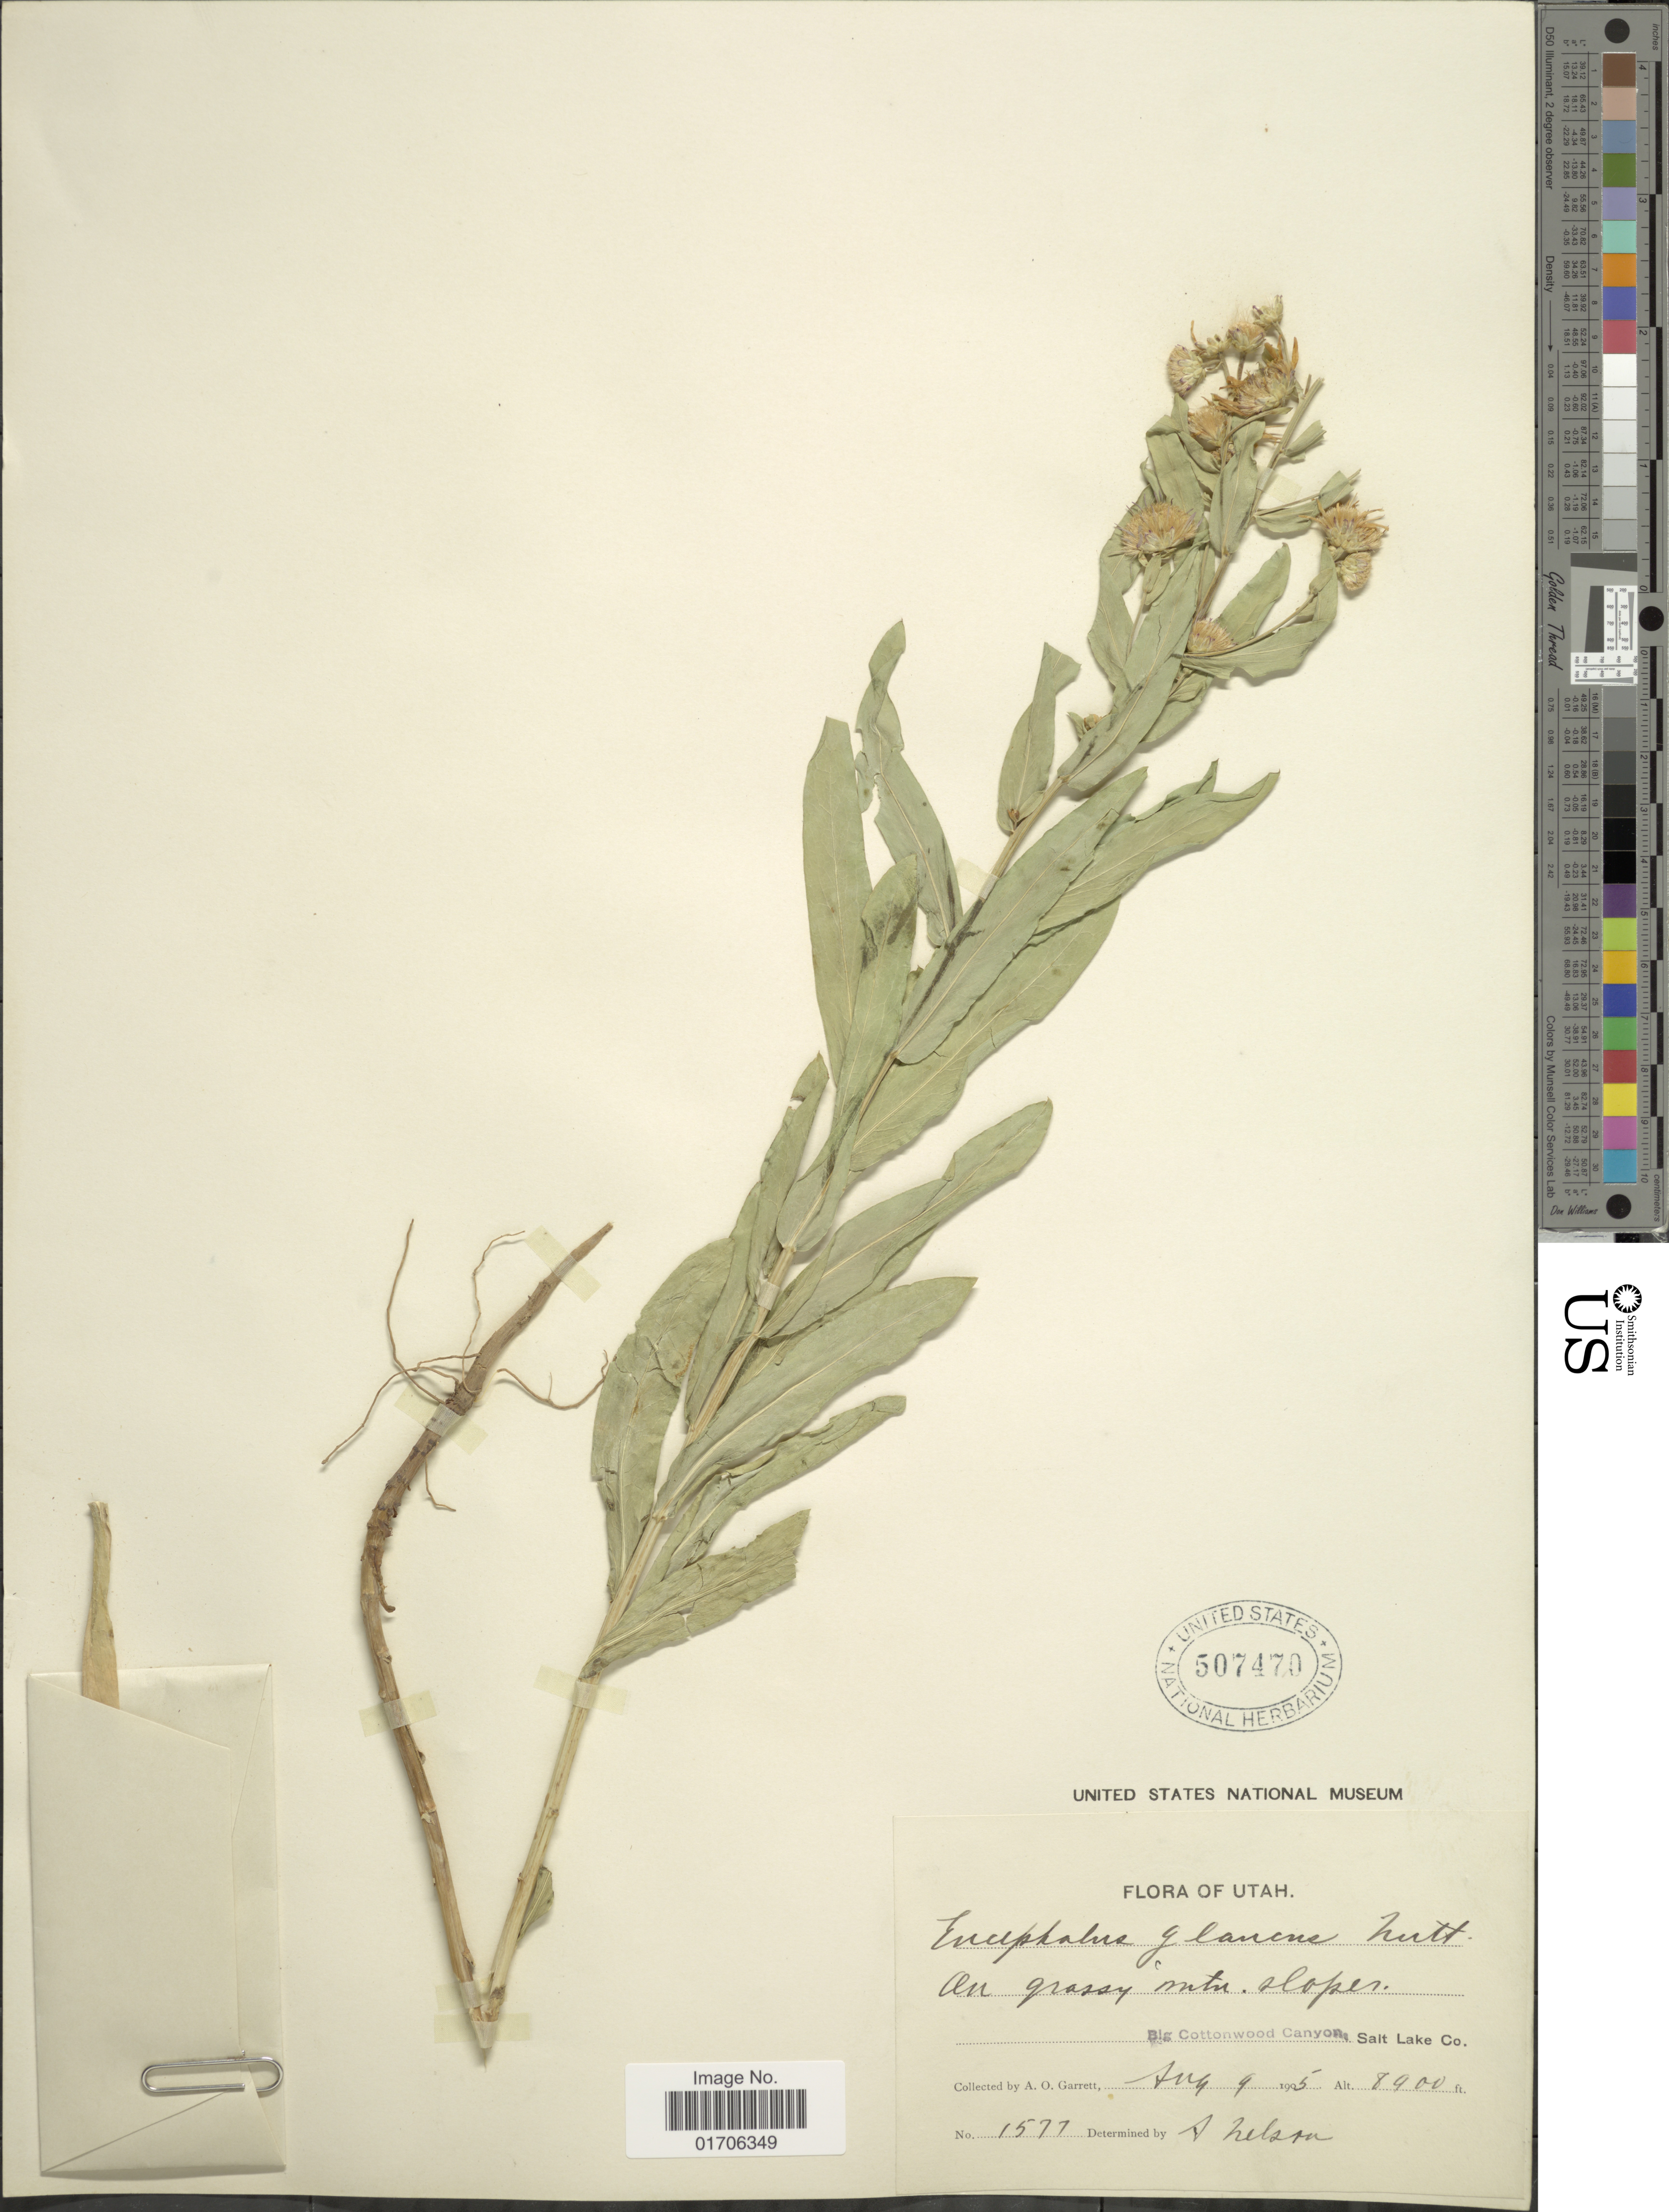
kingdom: Plantae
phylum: Tracheophyta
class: Magnoliopsida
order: Asterales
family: Asteraceae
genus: Eurybia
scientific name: Eurybia glauca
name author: (Nutt.) G.L. Nesom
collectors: A. O. Garrett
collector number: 1577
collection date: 1905-08-09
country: United States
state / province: Utah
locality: Utah. On grassy mtn. slopes. Big Cottonwood Canyon, Salt Lake Co.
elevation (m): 2713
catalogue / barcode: US 507470